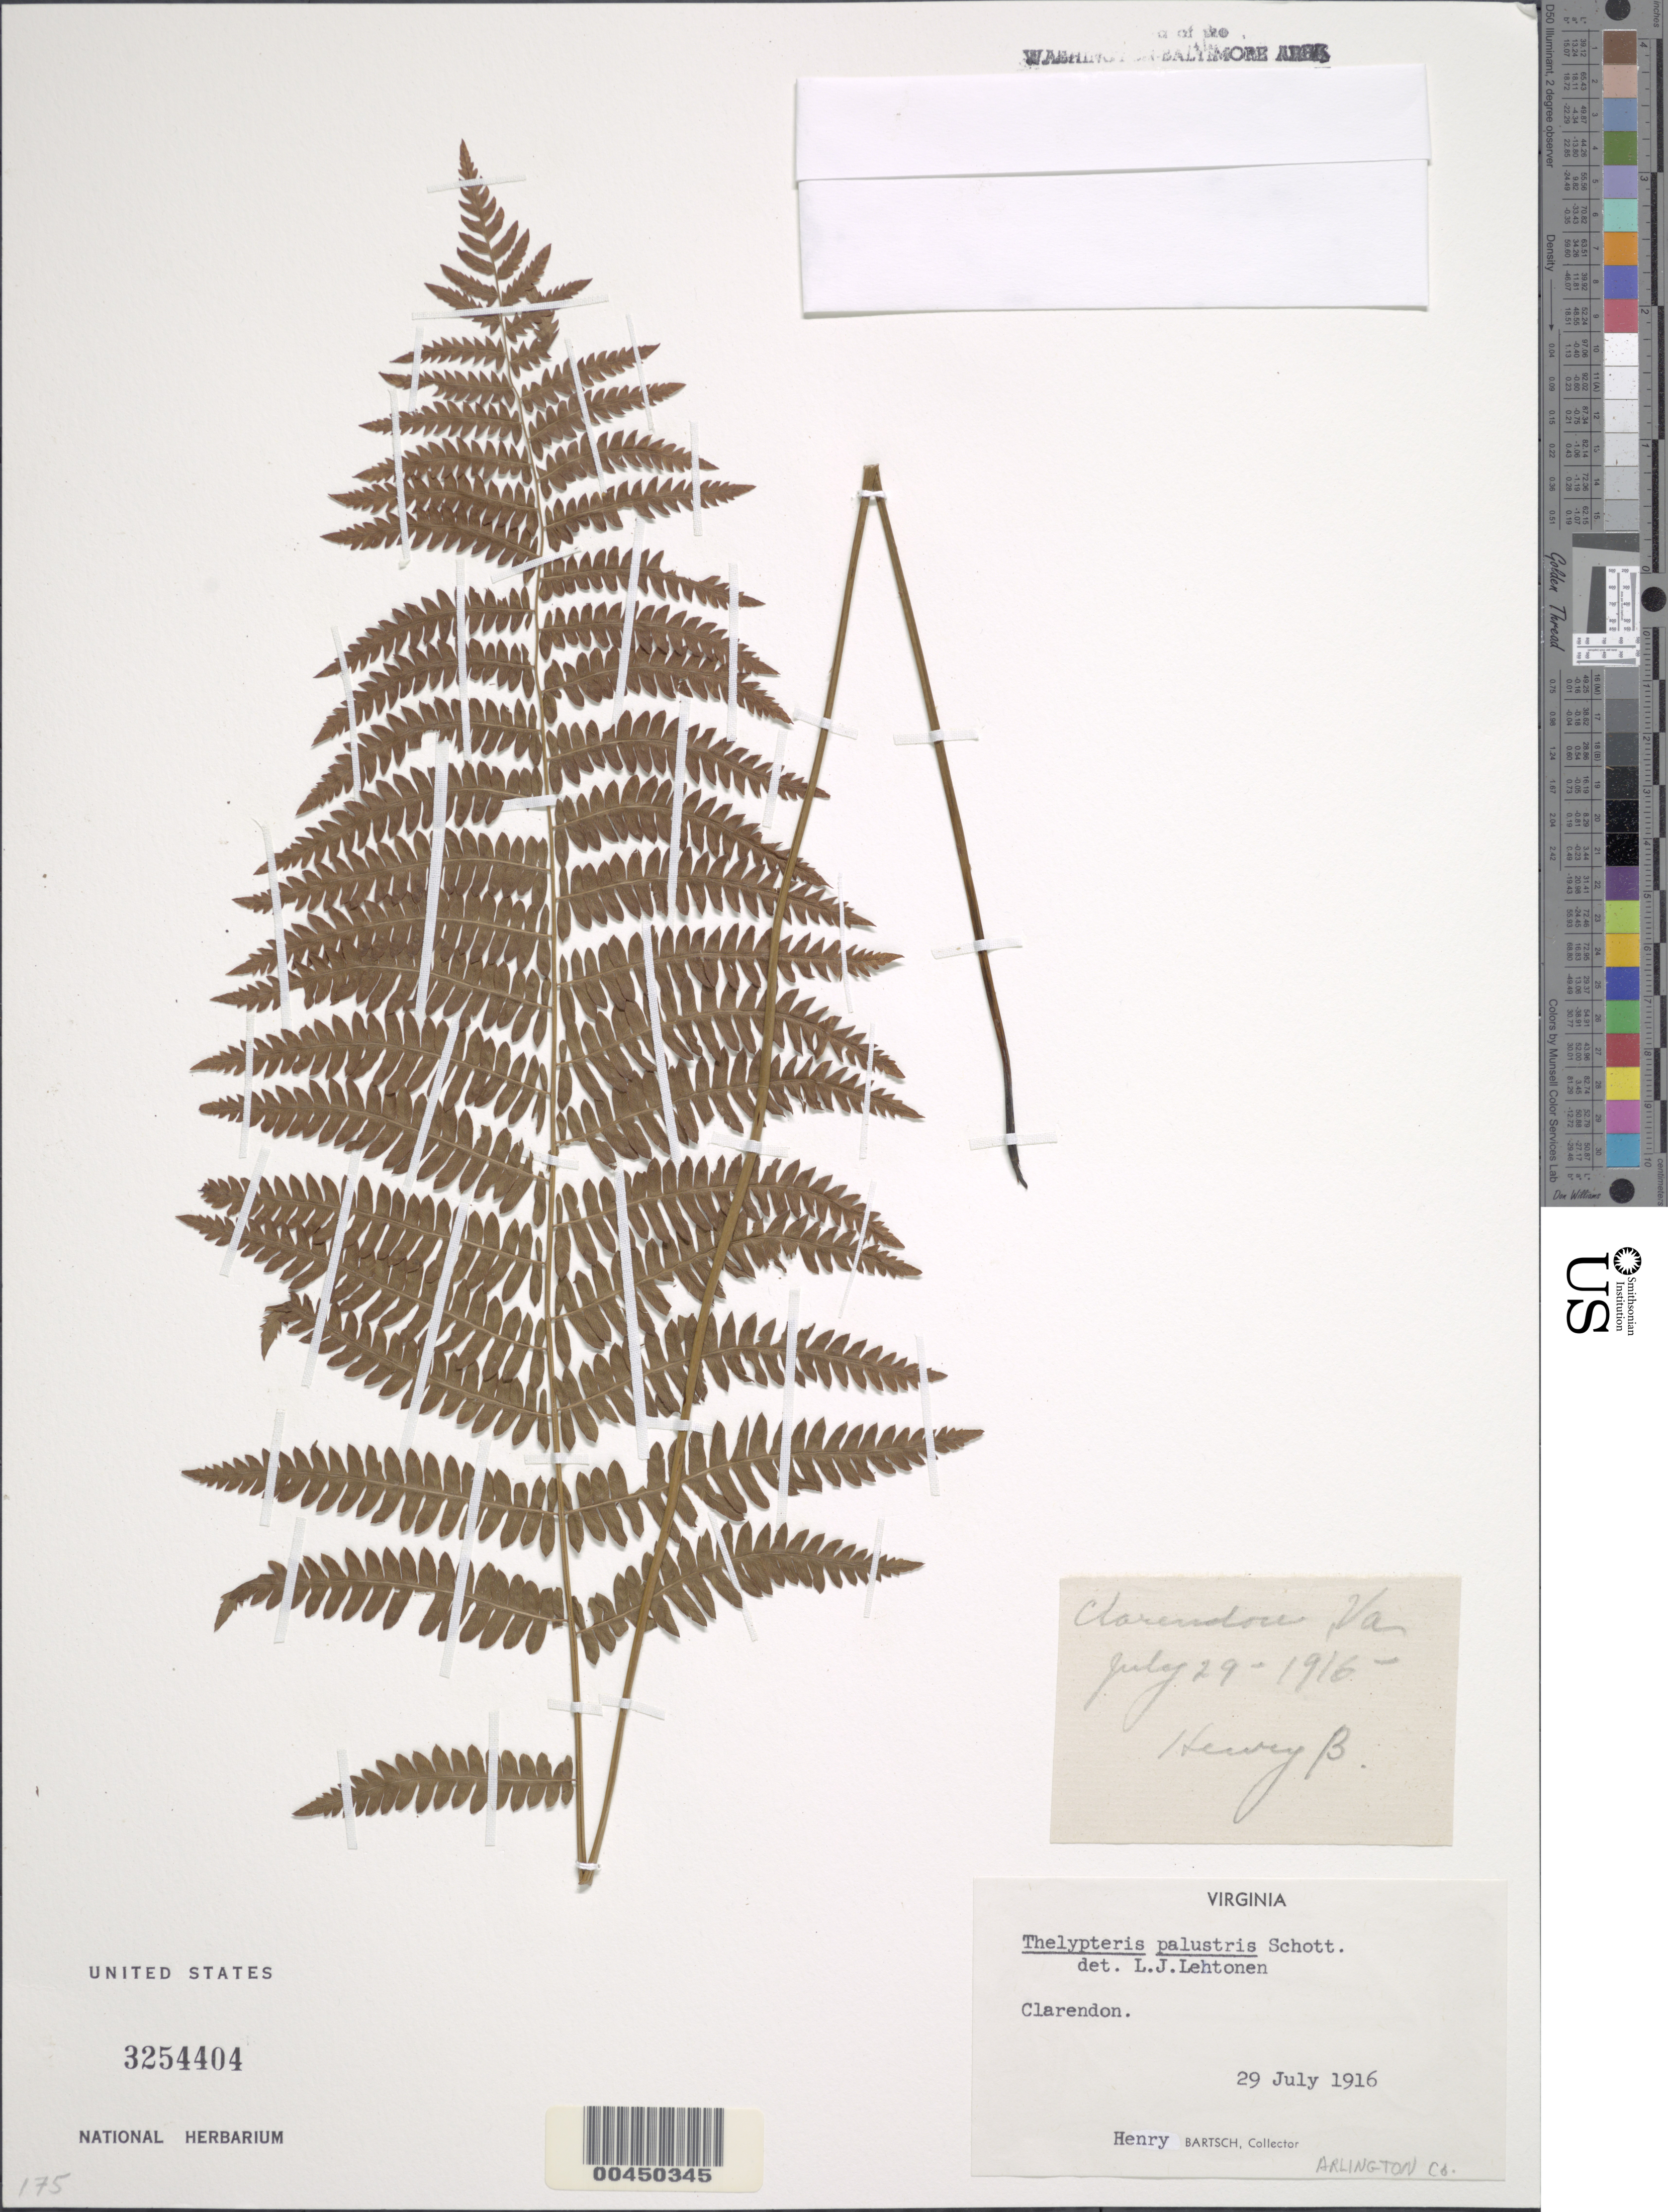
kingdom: Plantae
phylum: Tracheophyta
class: Polypodiopsida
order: Polypodiales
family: Thelypteridaceae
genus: Thelypteris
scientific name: Thelypteris palustris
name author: (Salisb.) Schott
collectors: P. Bartsch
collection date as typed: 29 Jul 1916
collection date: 1916-07-29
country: United States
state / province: Virginia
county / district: Arlington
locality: Clarendon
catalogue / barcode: US 3254404